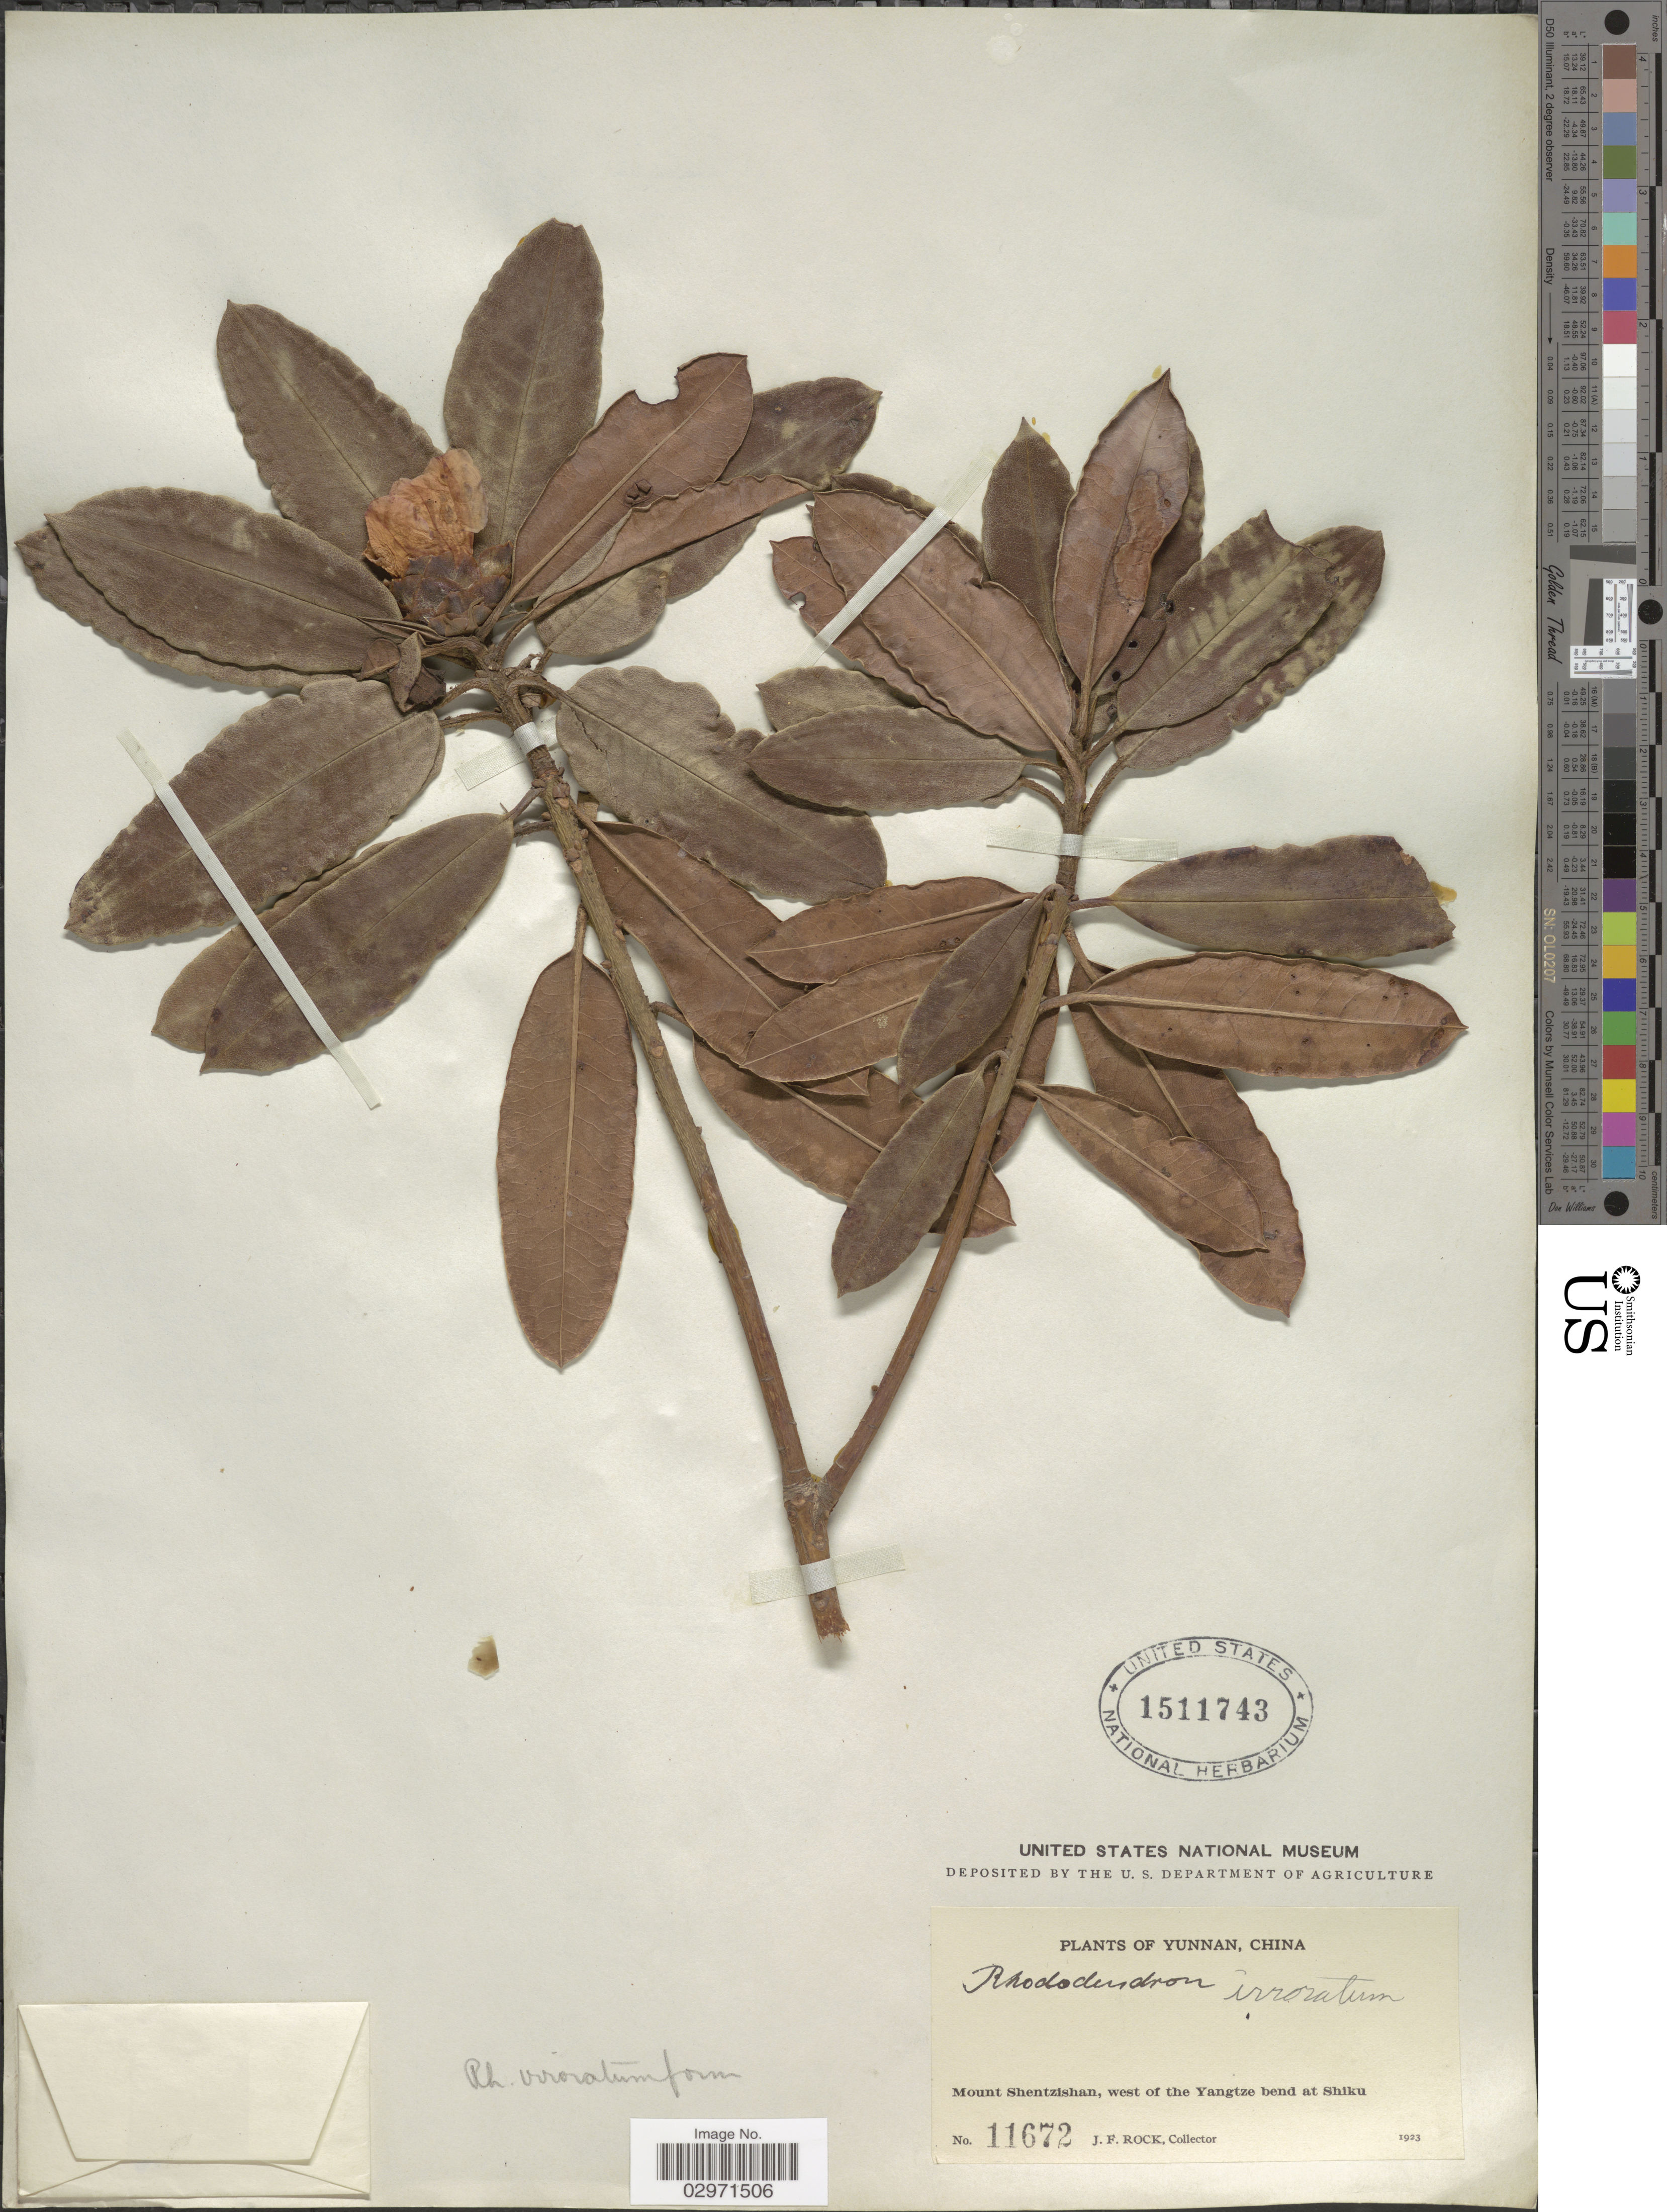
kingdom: Plantae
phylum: Tracheophyta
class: Magnoliopsida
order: Ericales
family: Ericaceae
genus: Rhododendron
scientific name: Rhododendron irroratum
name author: Franch.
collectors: J. Rock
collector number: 11672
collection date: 1923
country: China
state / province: Yunnan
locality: Mount Shentzishan, west of the Yangtze bend at Shiku.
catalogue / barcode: US 1511743